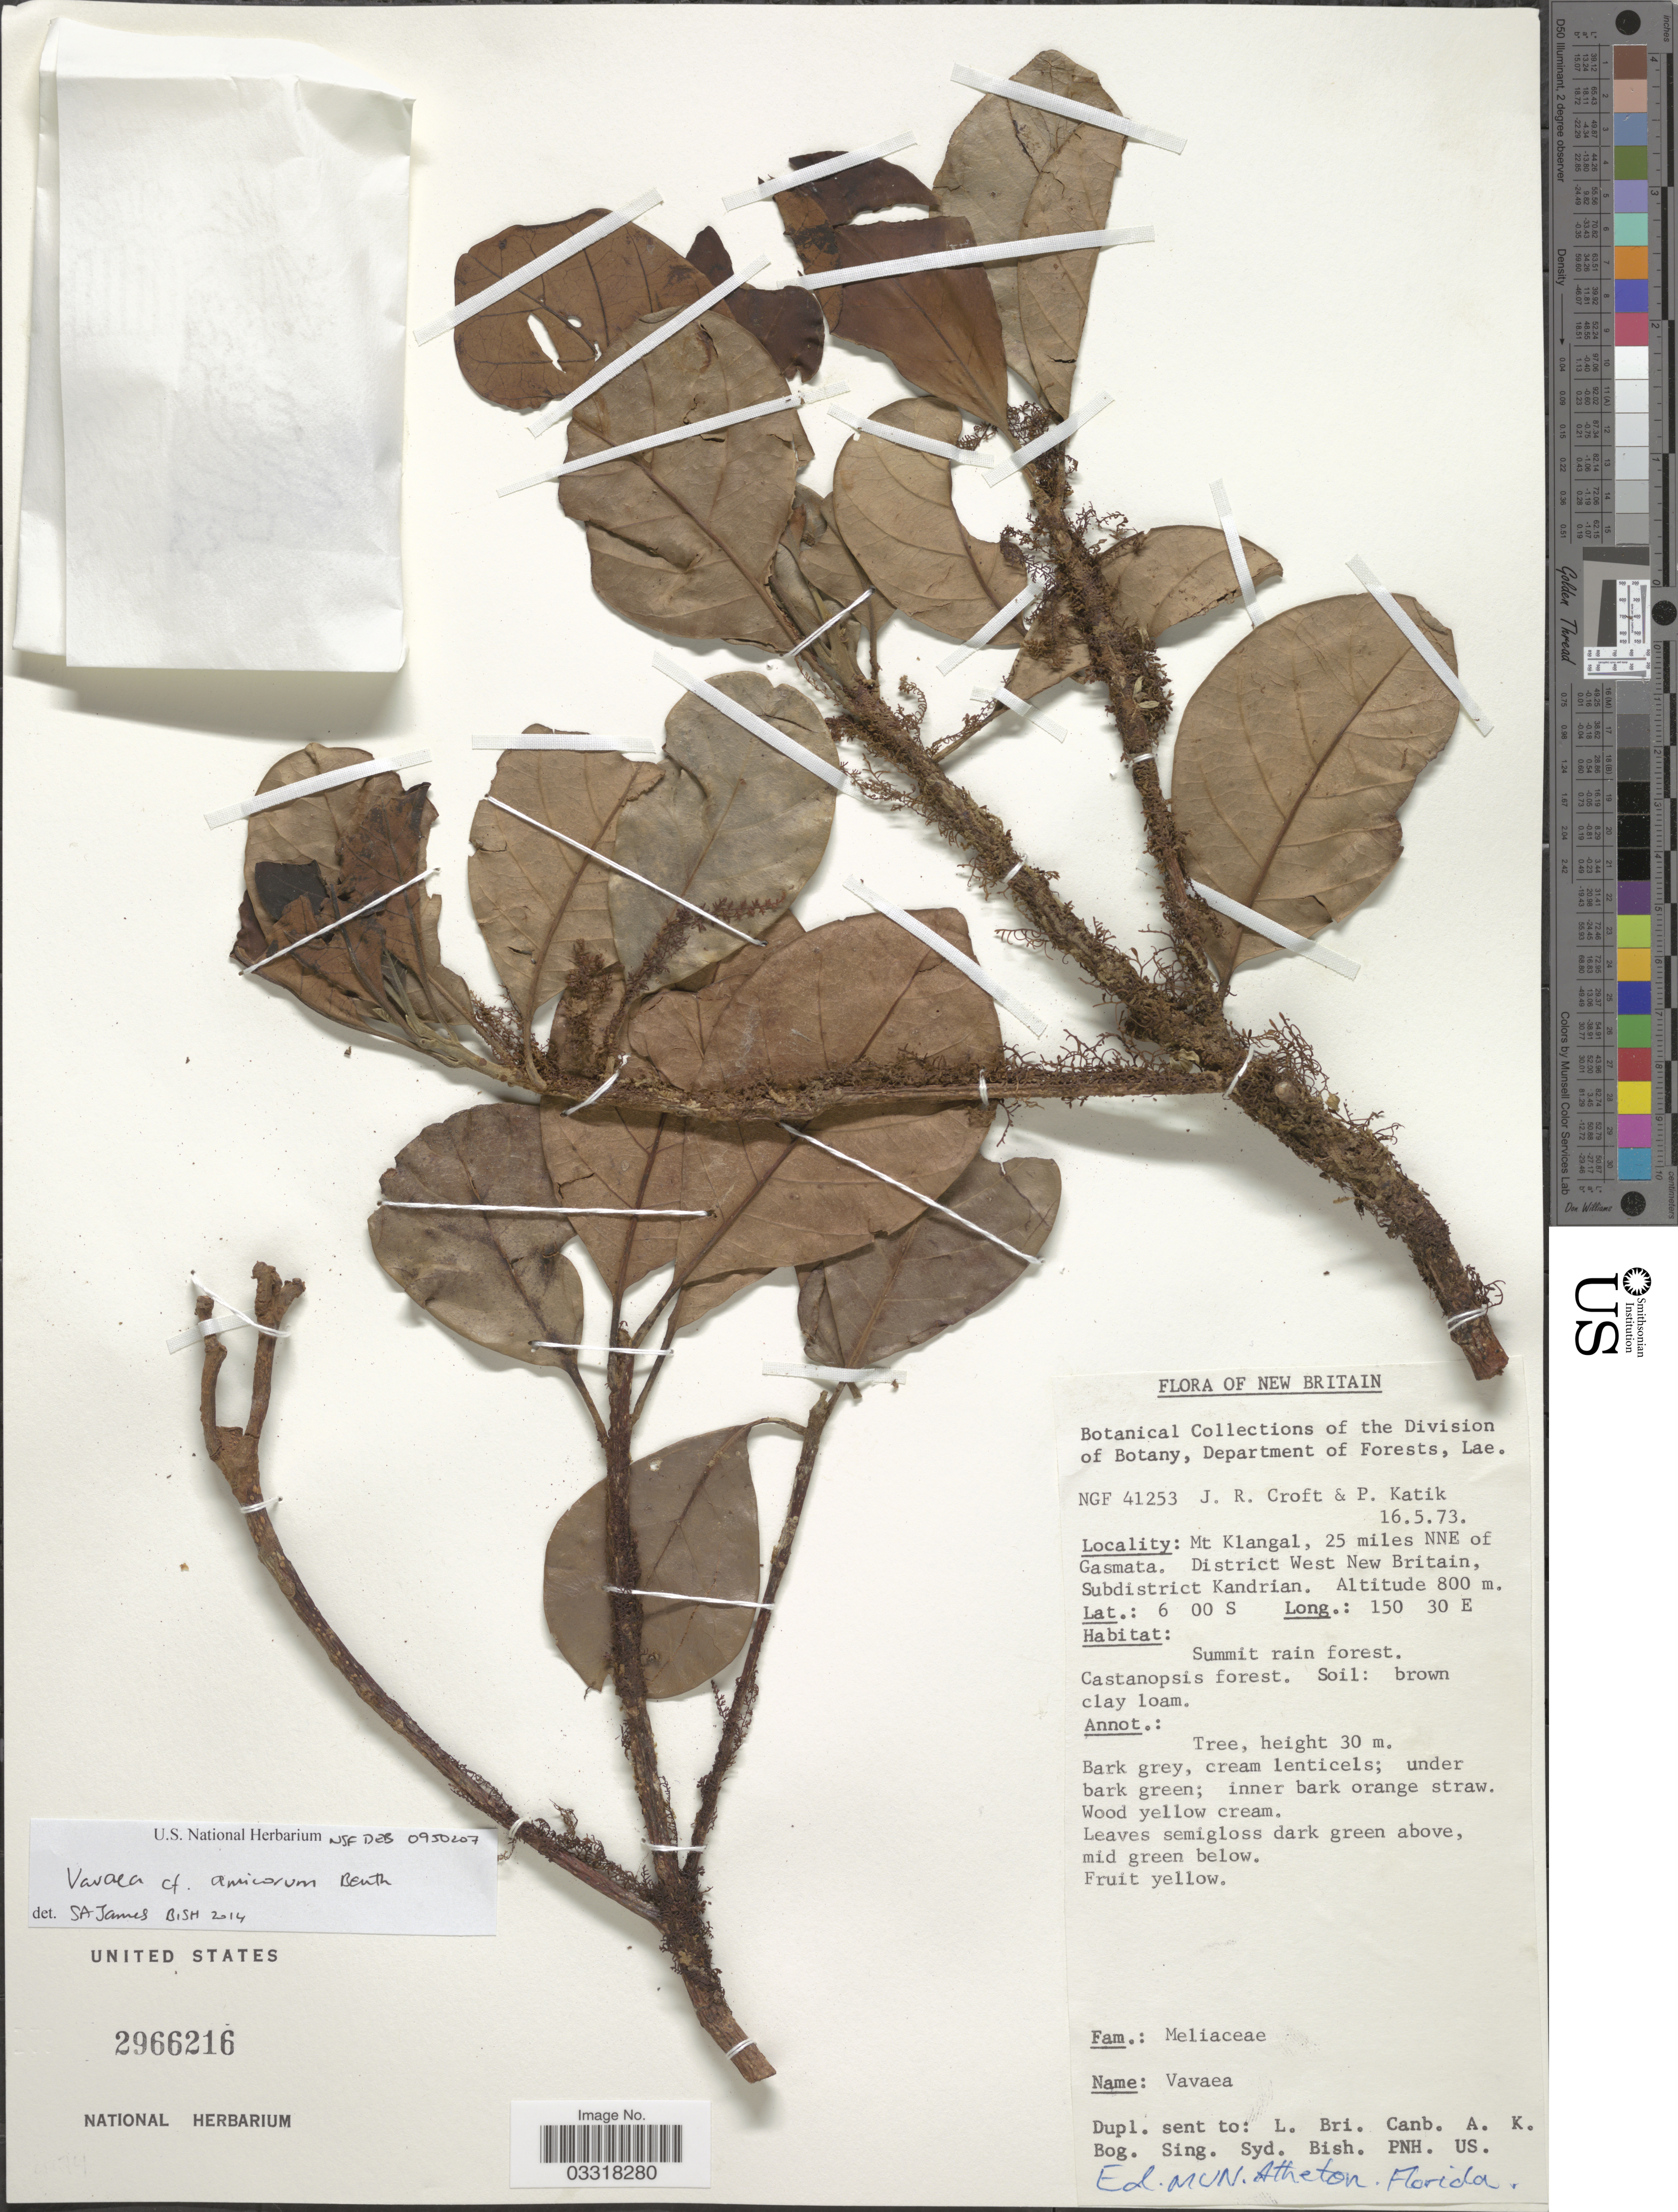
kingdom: Plantae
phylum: Tracheophyta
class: Magnoliopsida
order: Sapindales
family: Meliaceae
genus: Vavaea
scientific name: Vavaea amicorum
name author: Benth.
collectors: J. R. Croft & P. Katik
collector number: NGF41253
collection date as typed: Transcribed d/m/y: 16/5/73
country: Papua New Guinea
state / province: West New Britain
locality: New Britain. Mt Klangal, 25 miles NNE of Gasmata. District West New Britain, Subdistrict Kandrian.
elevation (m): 800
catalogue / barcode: US 2966216